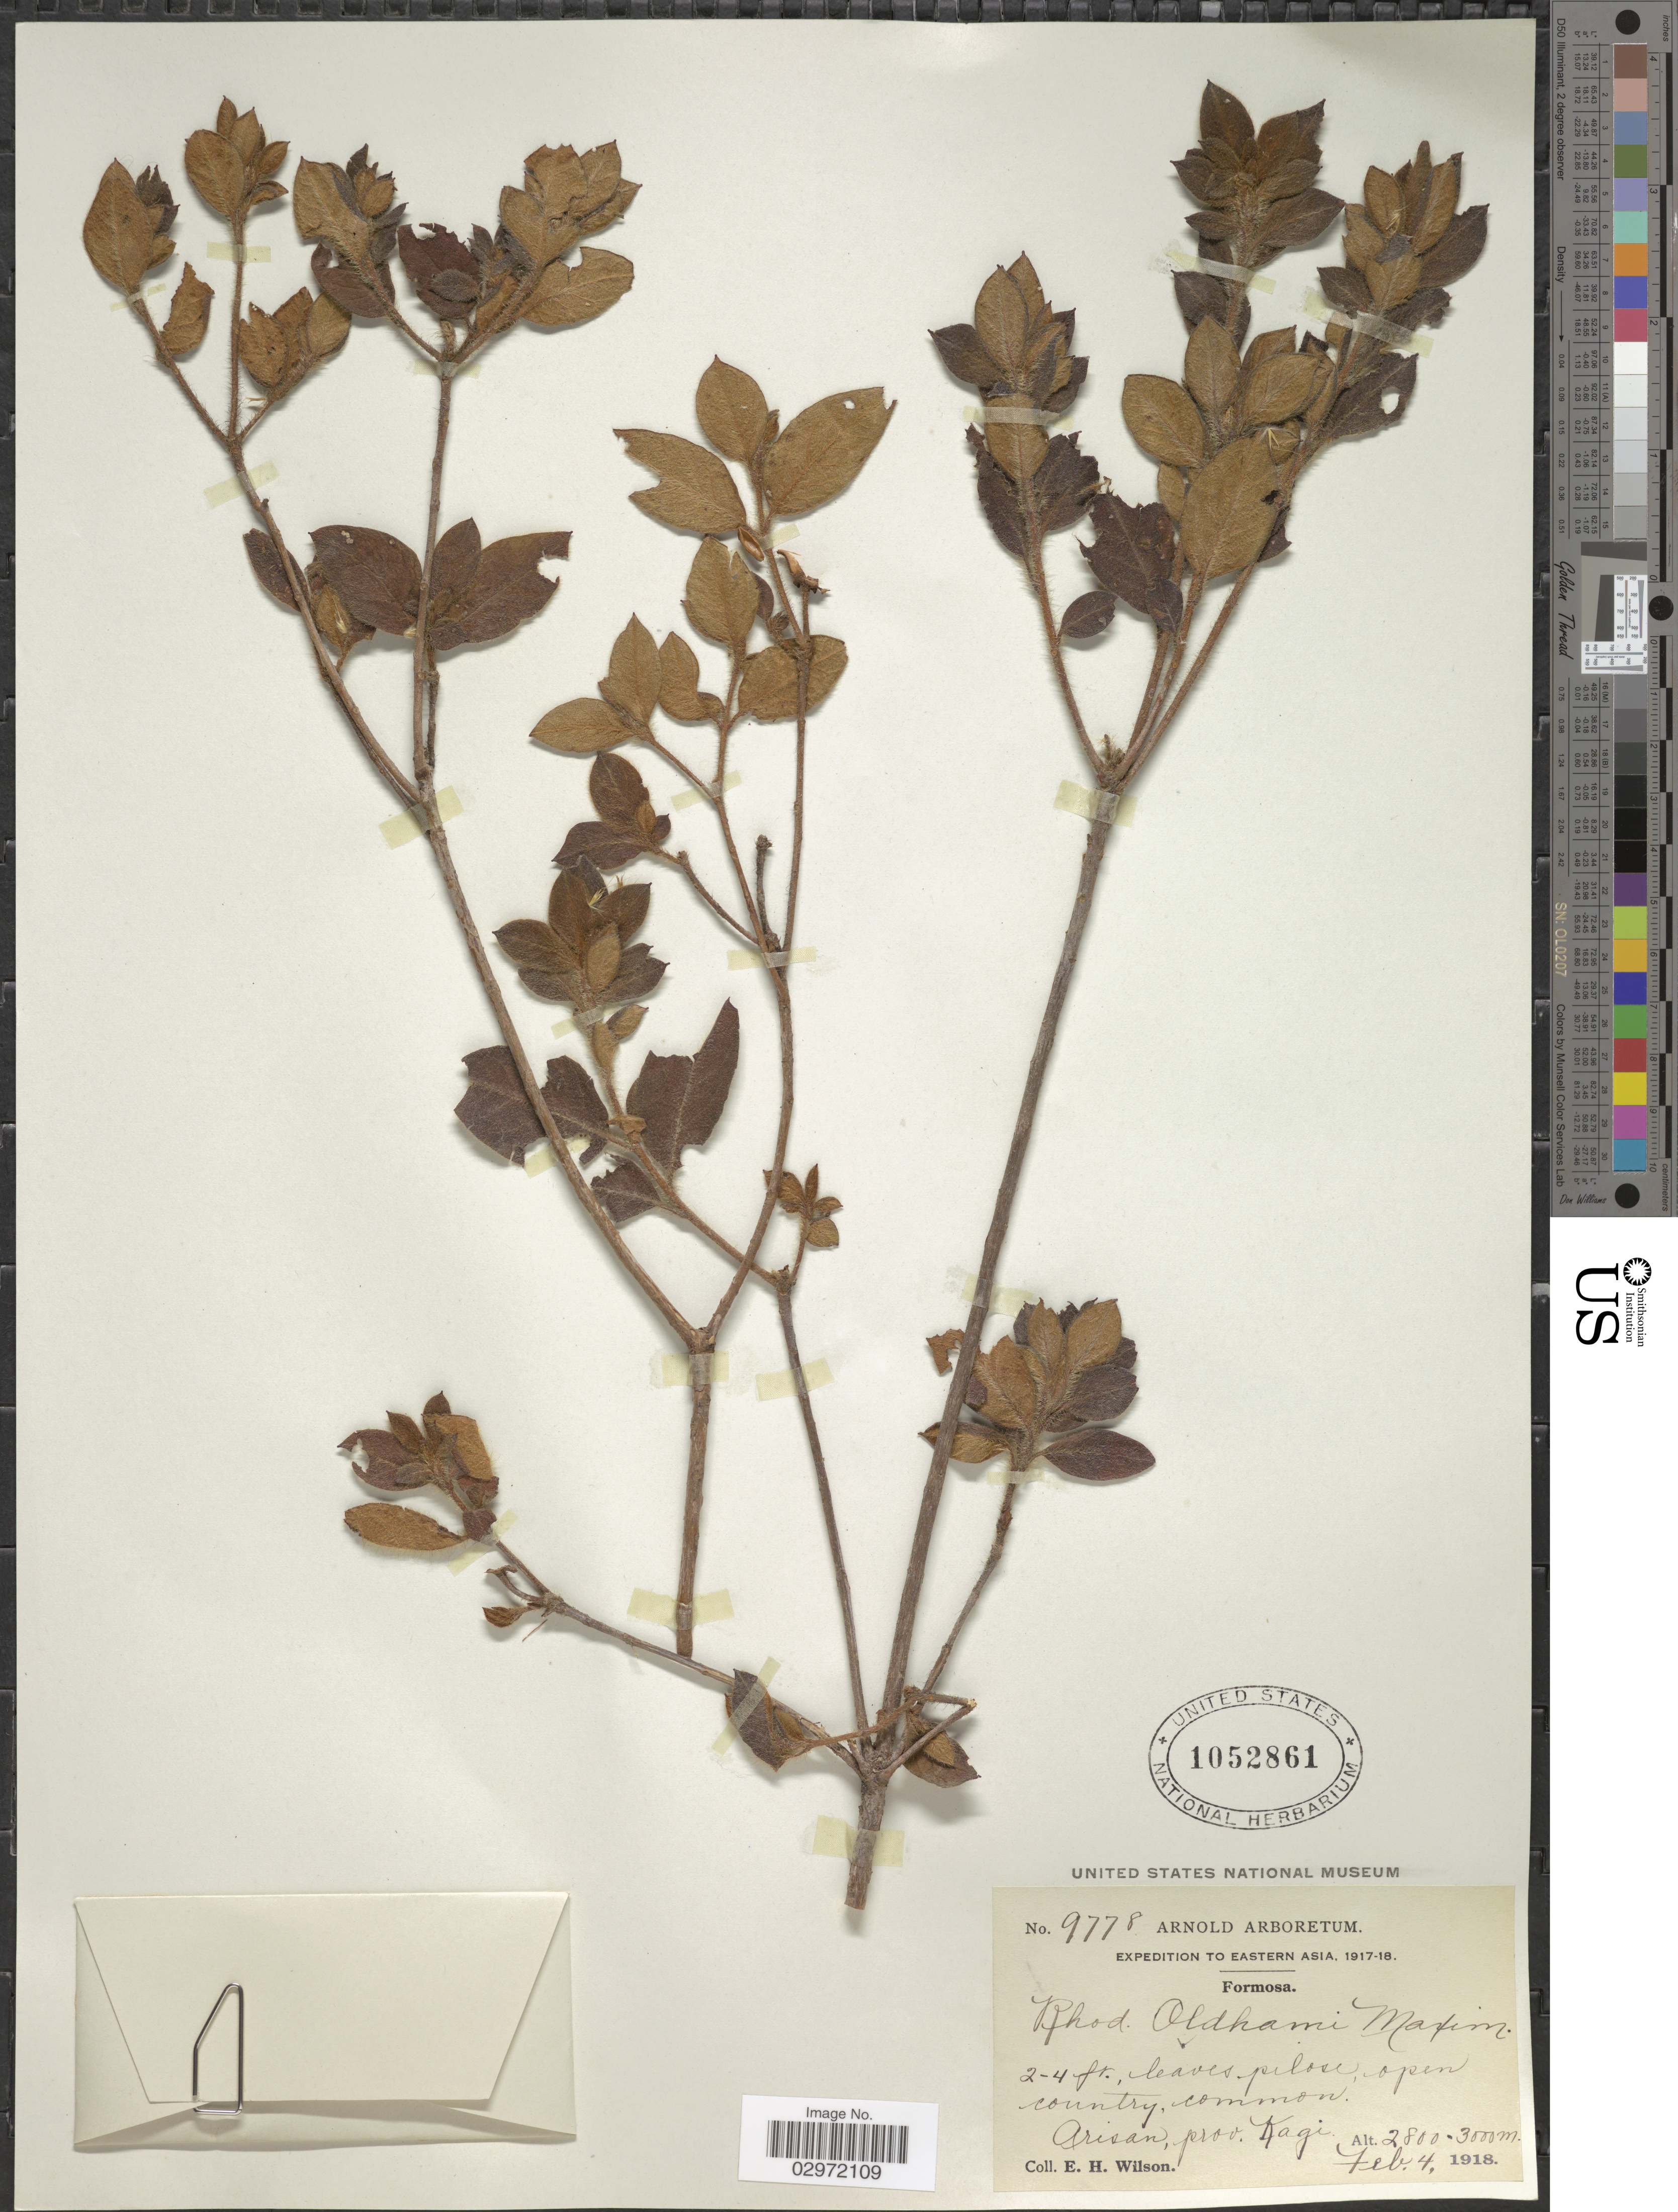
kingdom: Plantae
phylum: Tracheophyta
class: Magnoliopsida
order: Ericales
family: Ericaceae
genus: Rhododendron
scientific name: Rhododendron oldhamii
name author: Maxim.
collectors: E. Wilson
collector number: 9778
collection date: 1918-02-04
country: Taiwan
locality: Eastern Asia. Formosa, open country. Arisan, prov. Kagi.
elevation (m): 2800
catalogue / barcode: US 1052861